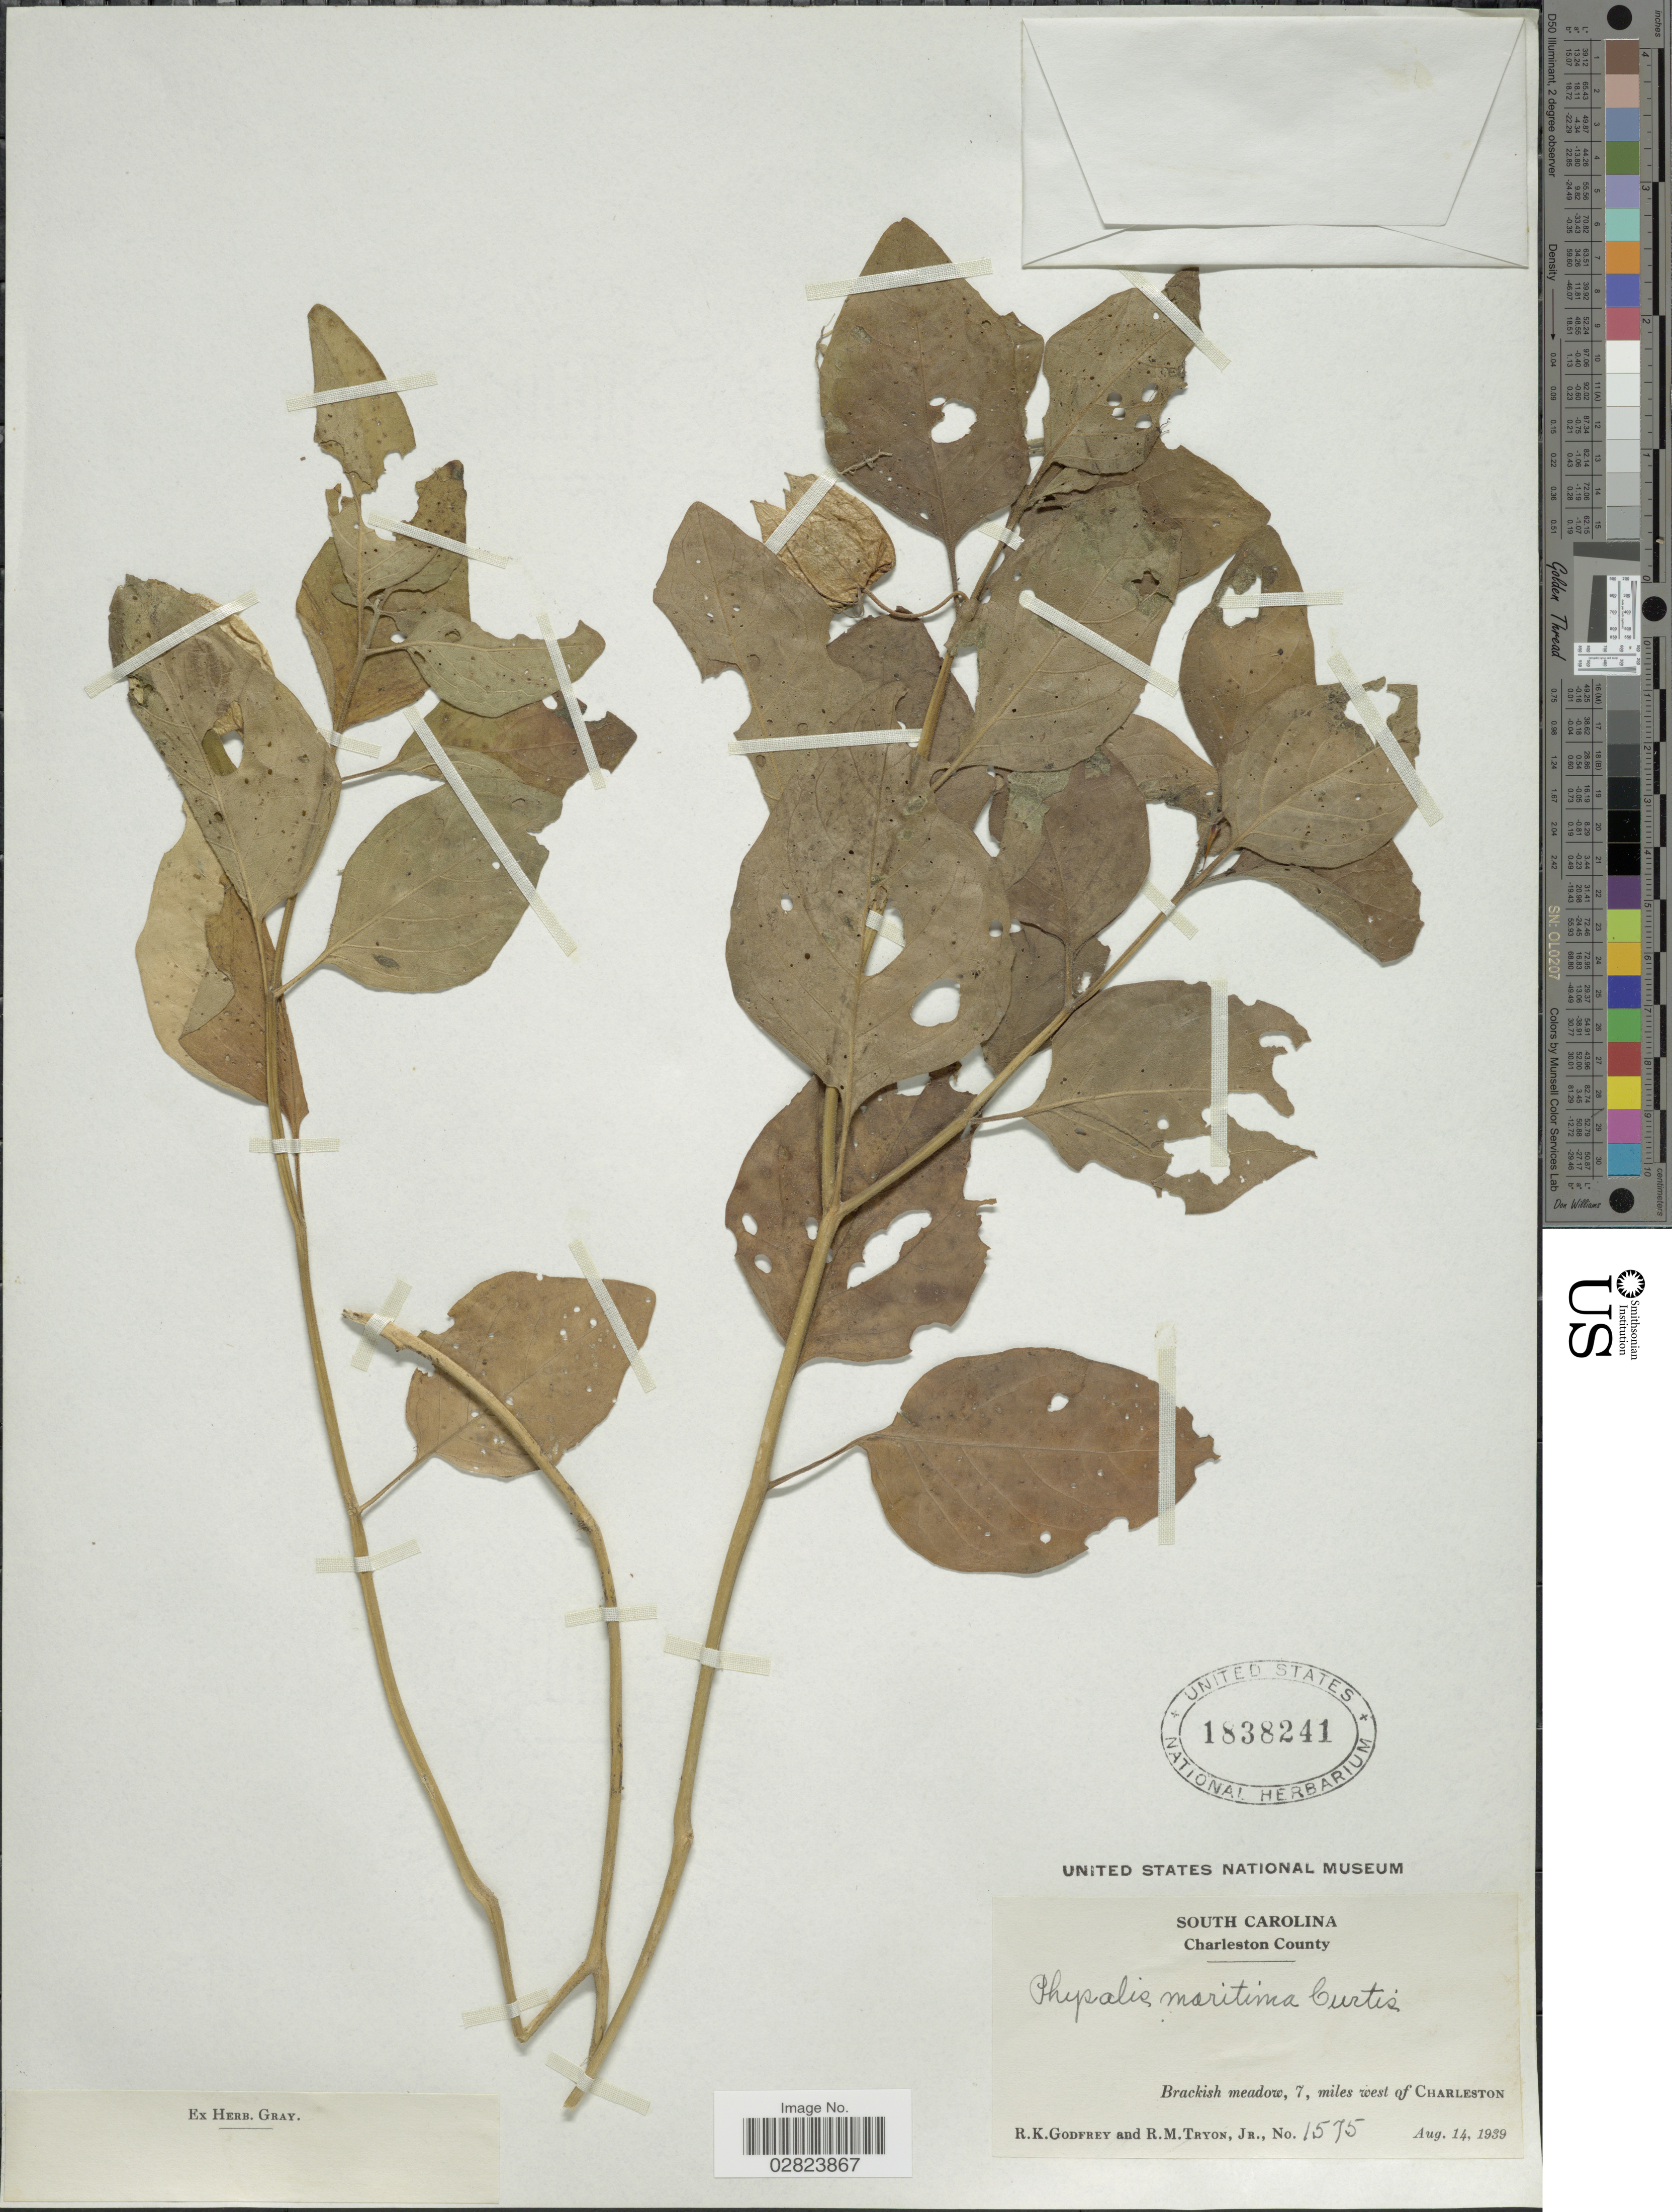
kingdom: Plantae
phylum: Tracheophyta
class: Magnoliopsida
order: Solanales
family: Solanaceae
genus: Physalis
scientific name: Physalis maritima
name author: M.A. Curtis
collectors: R. K. Godfrey & R. M. Tryon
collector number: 1575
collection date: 1939-08-14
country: United States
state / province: South Carolina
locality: Charleston County. Brackish meadow, 7 miles west of Charleston.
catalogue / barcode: US 1838241